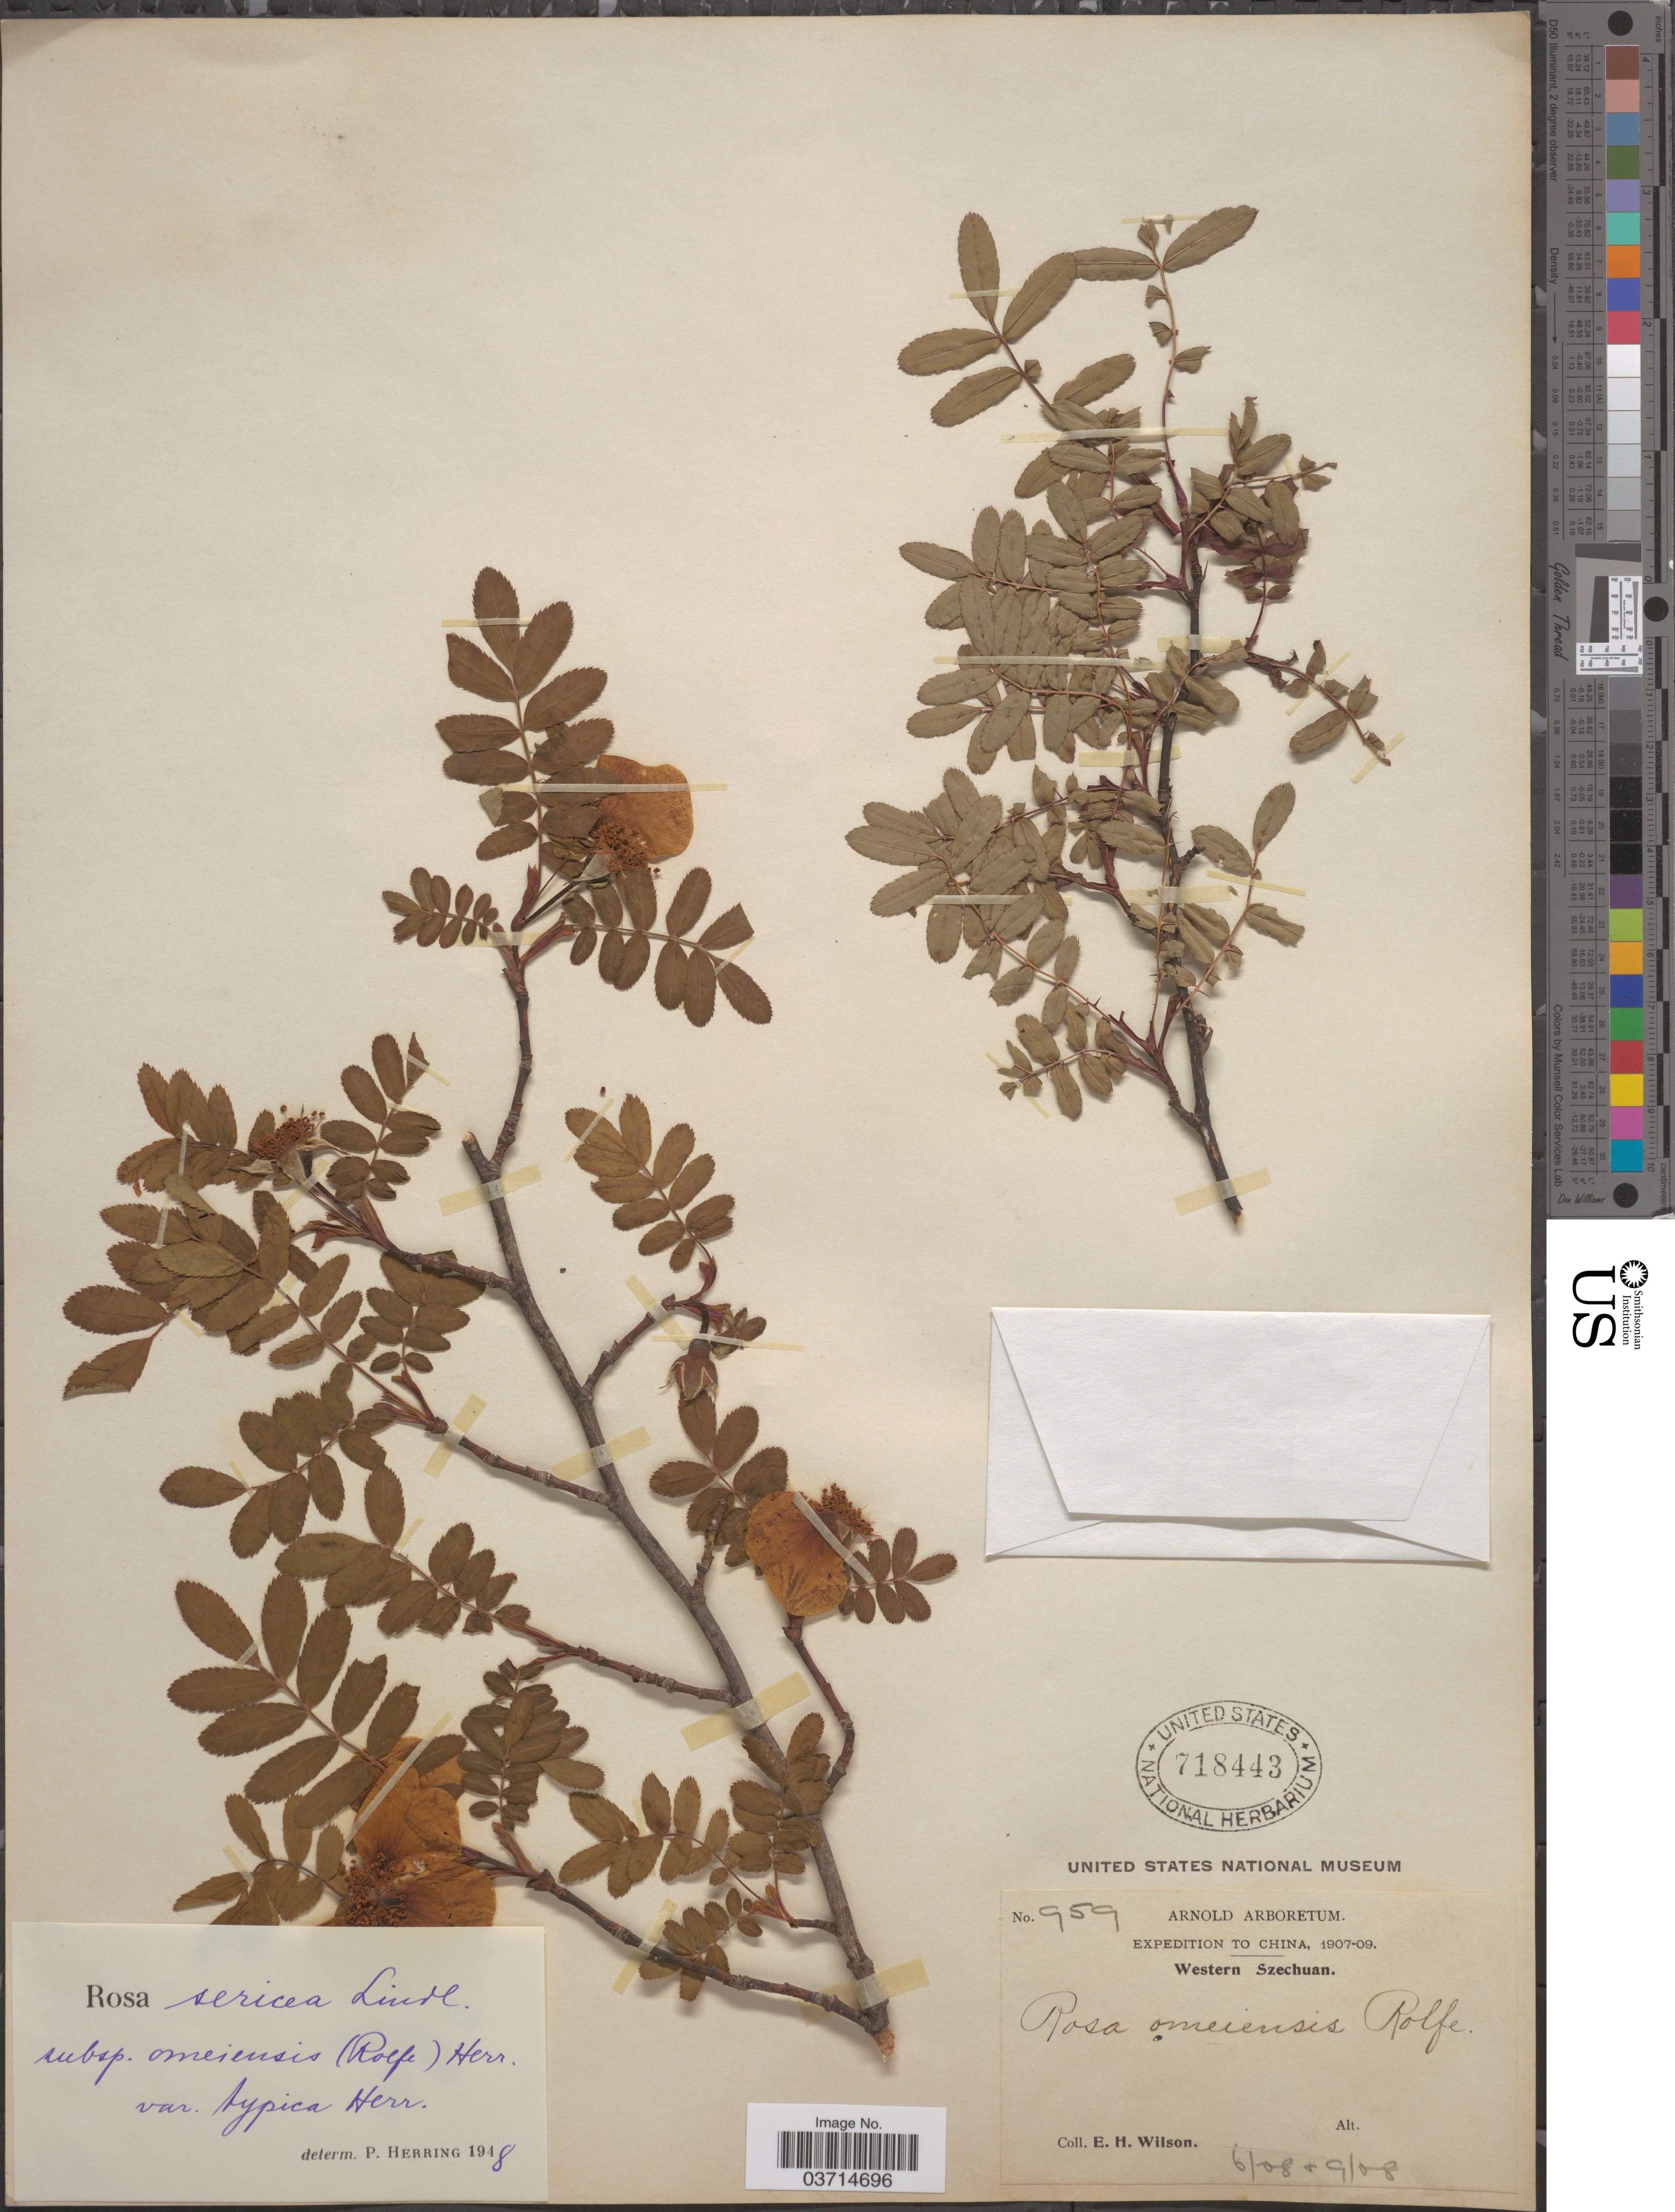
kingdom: Plantae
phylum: Tracheophyta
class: Magnoliopsida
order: Rosales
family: Rosaceae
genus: Rosa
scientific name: Rosa omeiensis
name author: Rolfe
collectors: E. Wilson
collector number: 959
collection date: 1908-06/1908-09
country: China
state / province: Sichuan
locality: Western Szechuan.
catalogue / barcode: US 718443